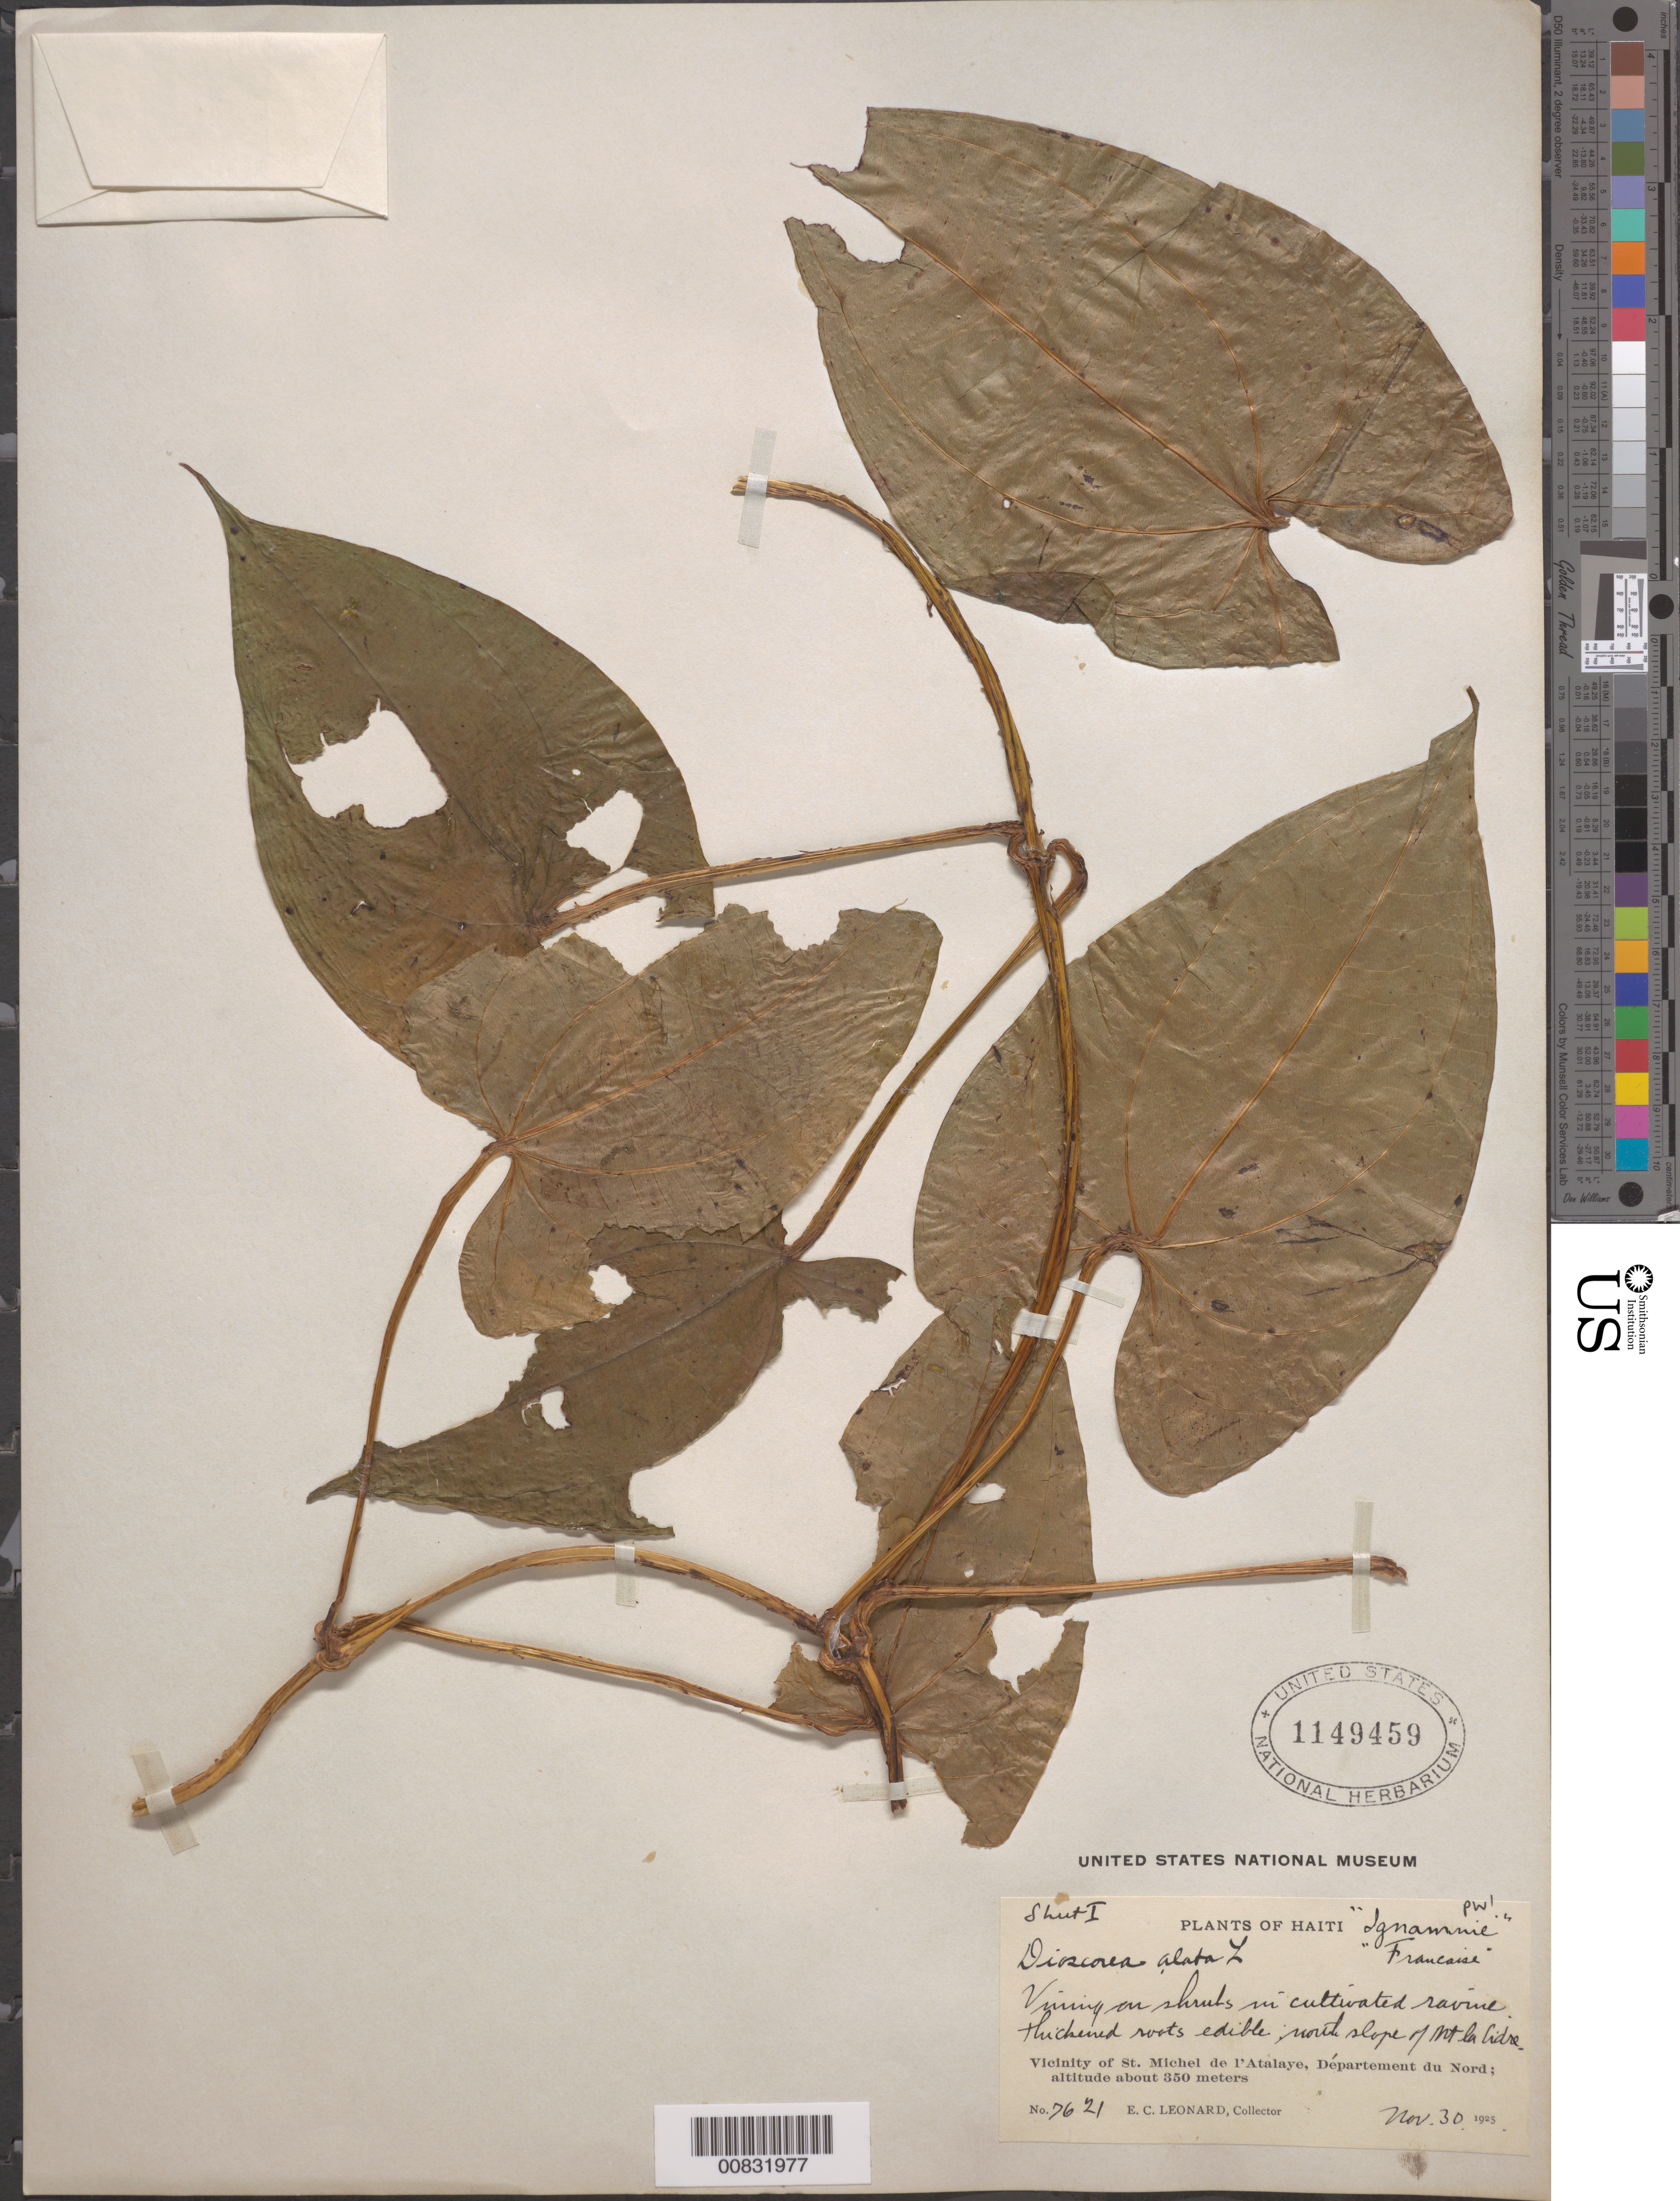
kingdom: Plantae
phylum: Tracheophyta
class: Liliopsida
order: Dioscoreales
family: Dioscoreaceae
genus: Dioscorea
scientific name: Dioscorea alata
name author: L.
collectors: E. C. Leonard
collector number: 7621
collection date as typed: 30 Nov 1925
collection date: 1925-11-30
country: Haiti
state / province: Nord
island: Hispaniola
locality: Vicinity of St. Michel de l'Atalaye, north slope of Mt. la Cidre.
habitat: Vining on shrubs in cultivated ravine.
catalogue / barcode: US 1149459